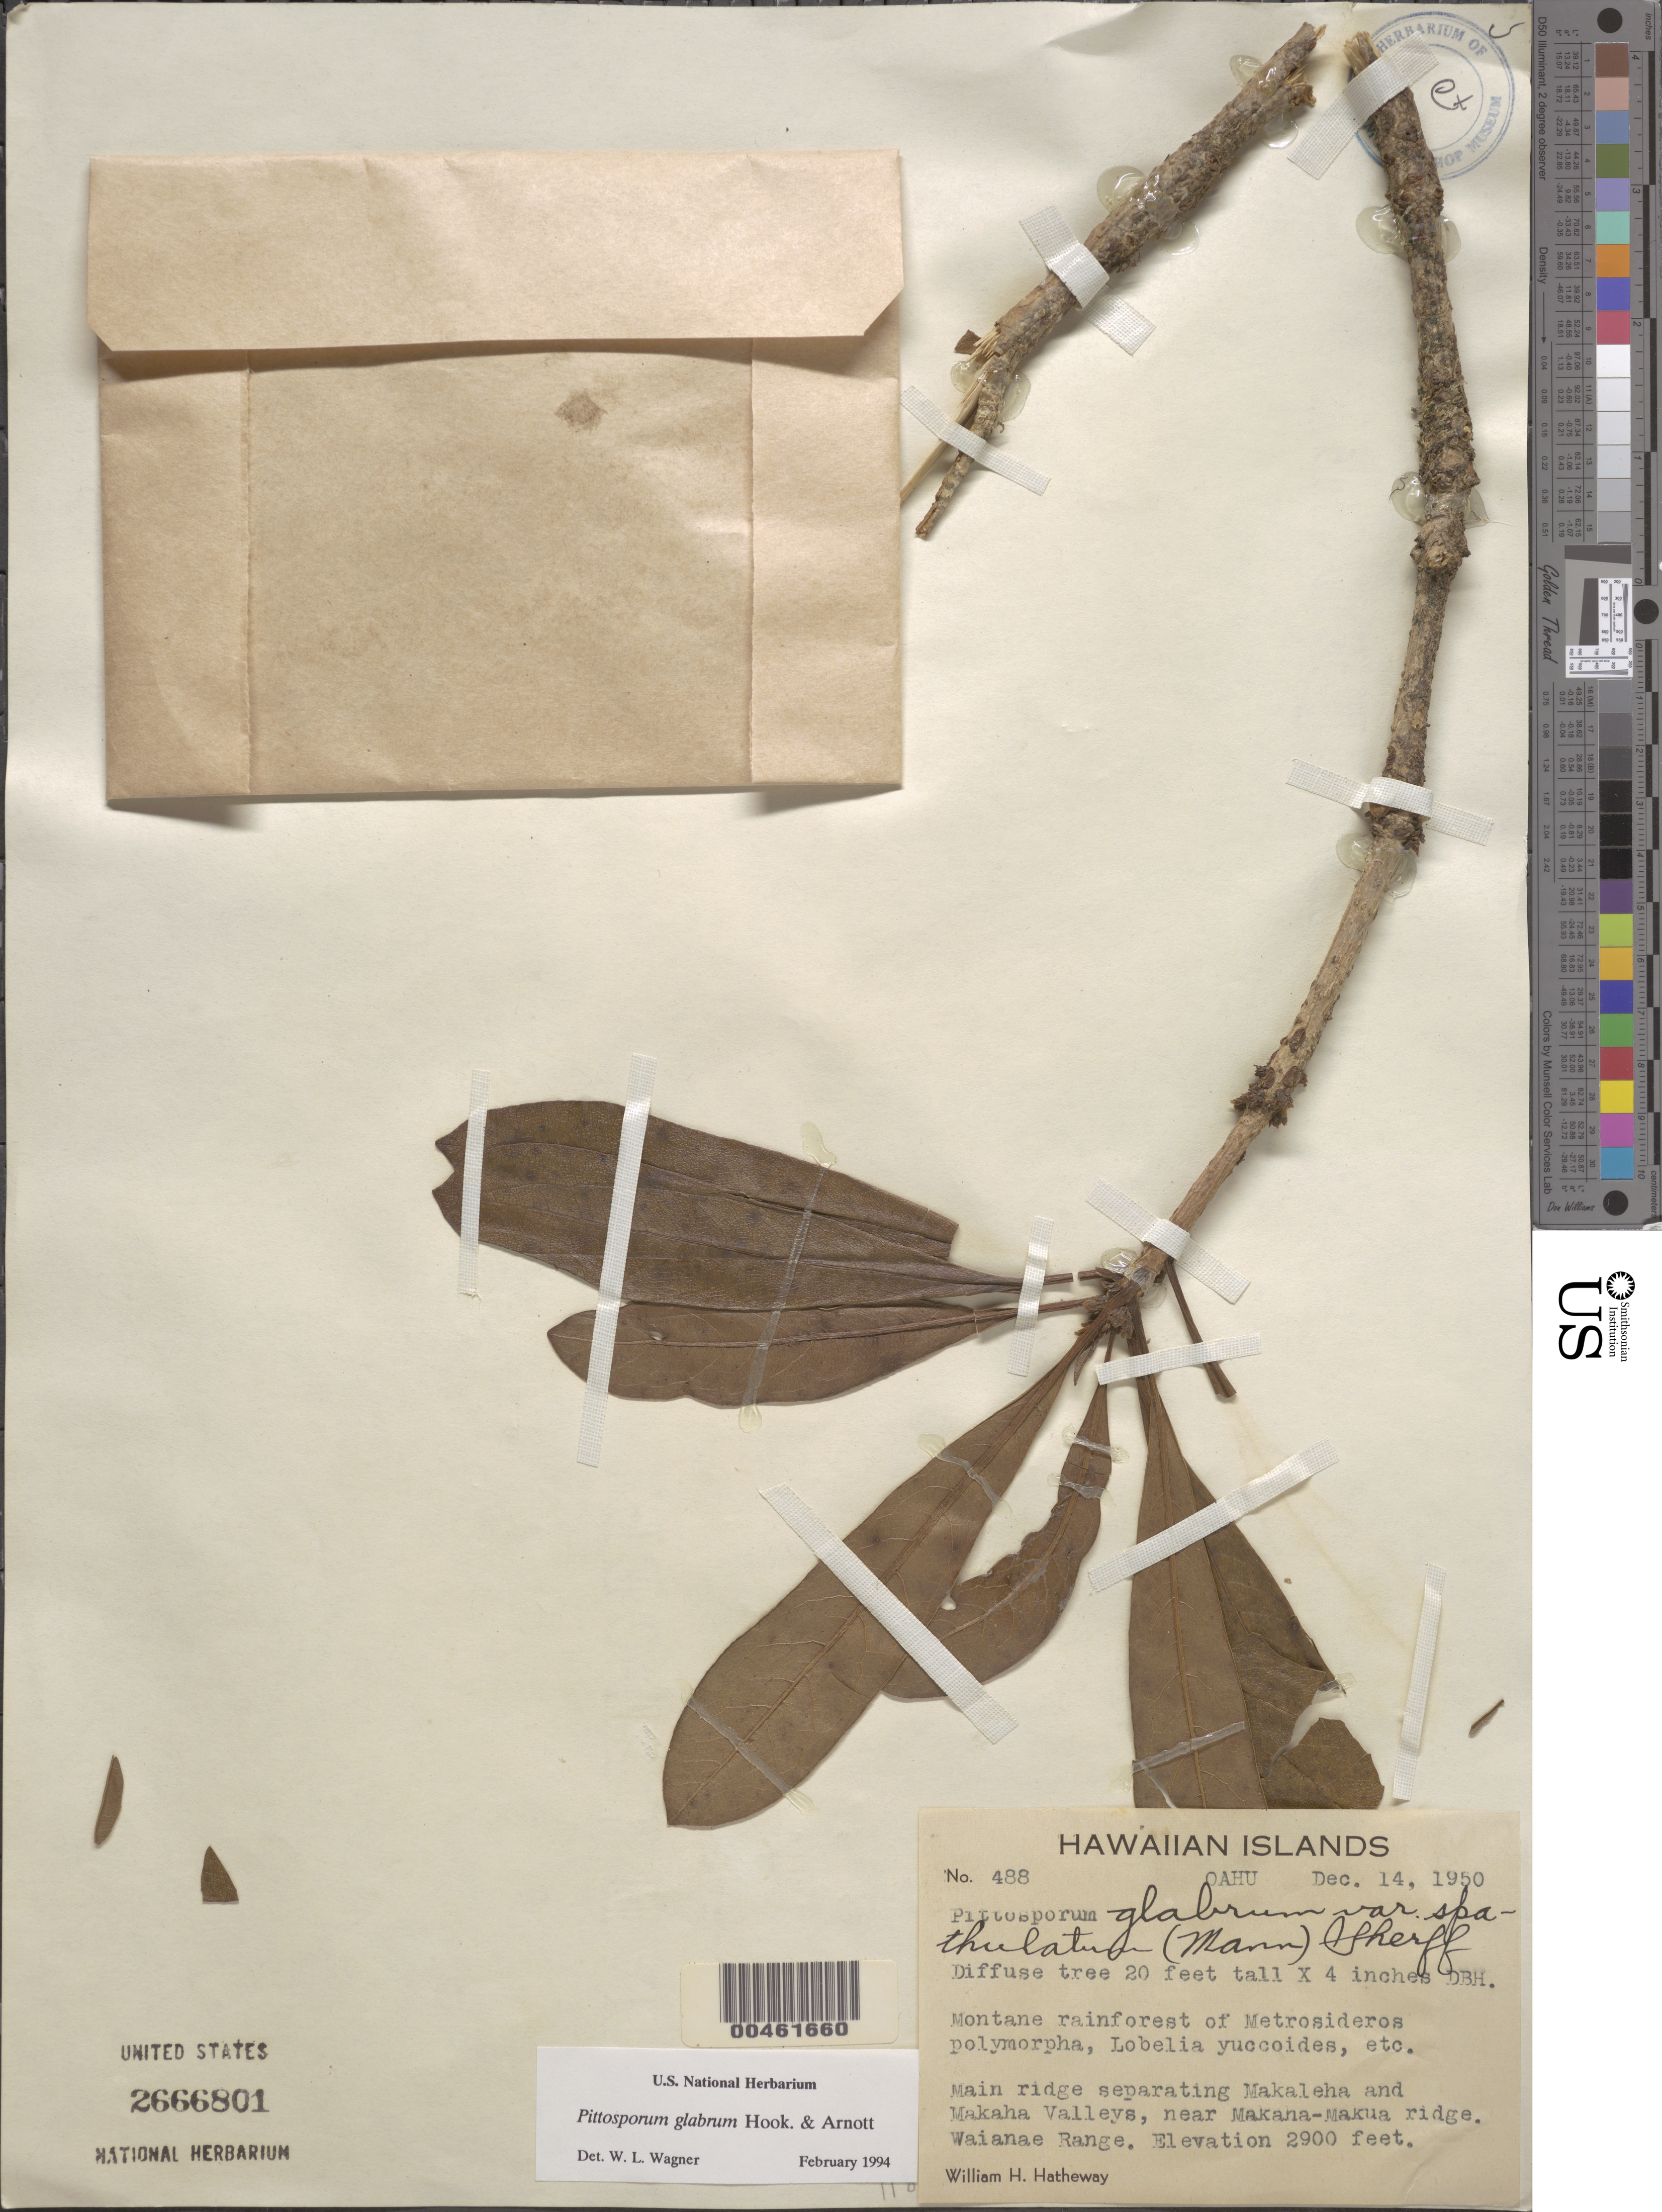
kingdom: Plantae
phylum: Tracheophyta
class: Magnoliopsida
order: Apiales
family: Pittosporaceae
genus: Pittosporum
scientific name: Pittosporum glabrum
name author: Hook. & Arn.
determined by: Wagner, W. L., (BOT), Smithsonian Institution - National Museum of Natural History (UNITED STATES)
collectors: W. H. Hatheway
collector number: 488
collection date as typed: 14 Dec 1950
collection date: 1950-12-14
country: United States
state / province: Hawaii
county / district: Honolulu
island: Oahu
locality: Main ridge separating Makaleha and Makaha Valleys, near Makaha-Makua ridge. Waianae Range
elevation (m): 884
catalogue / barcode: US 2666801